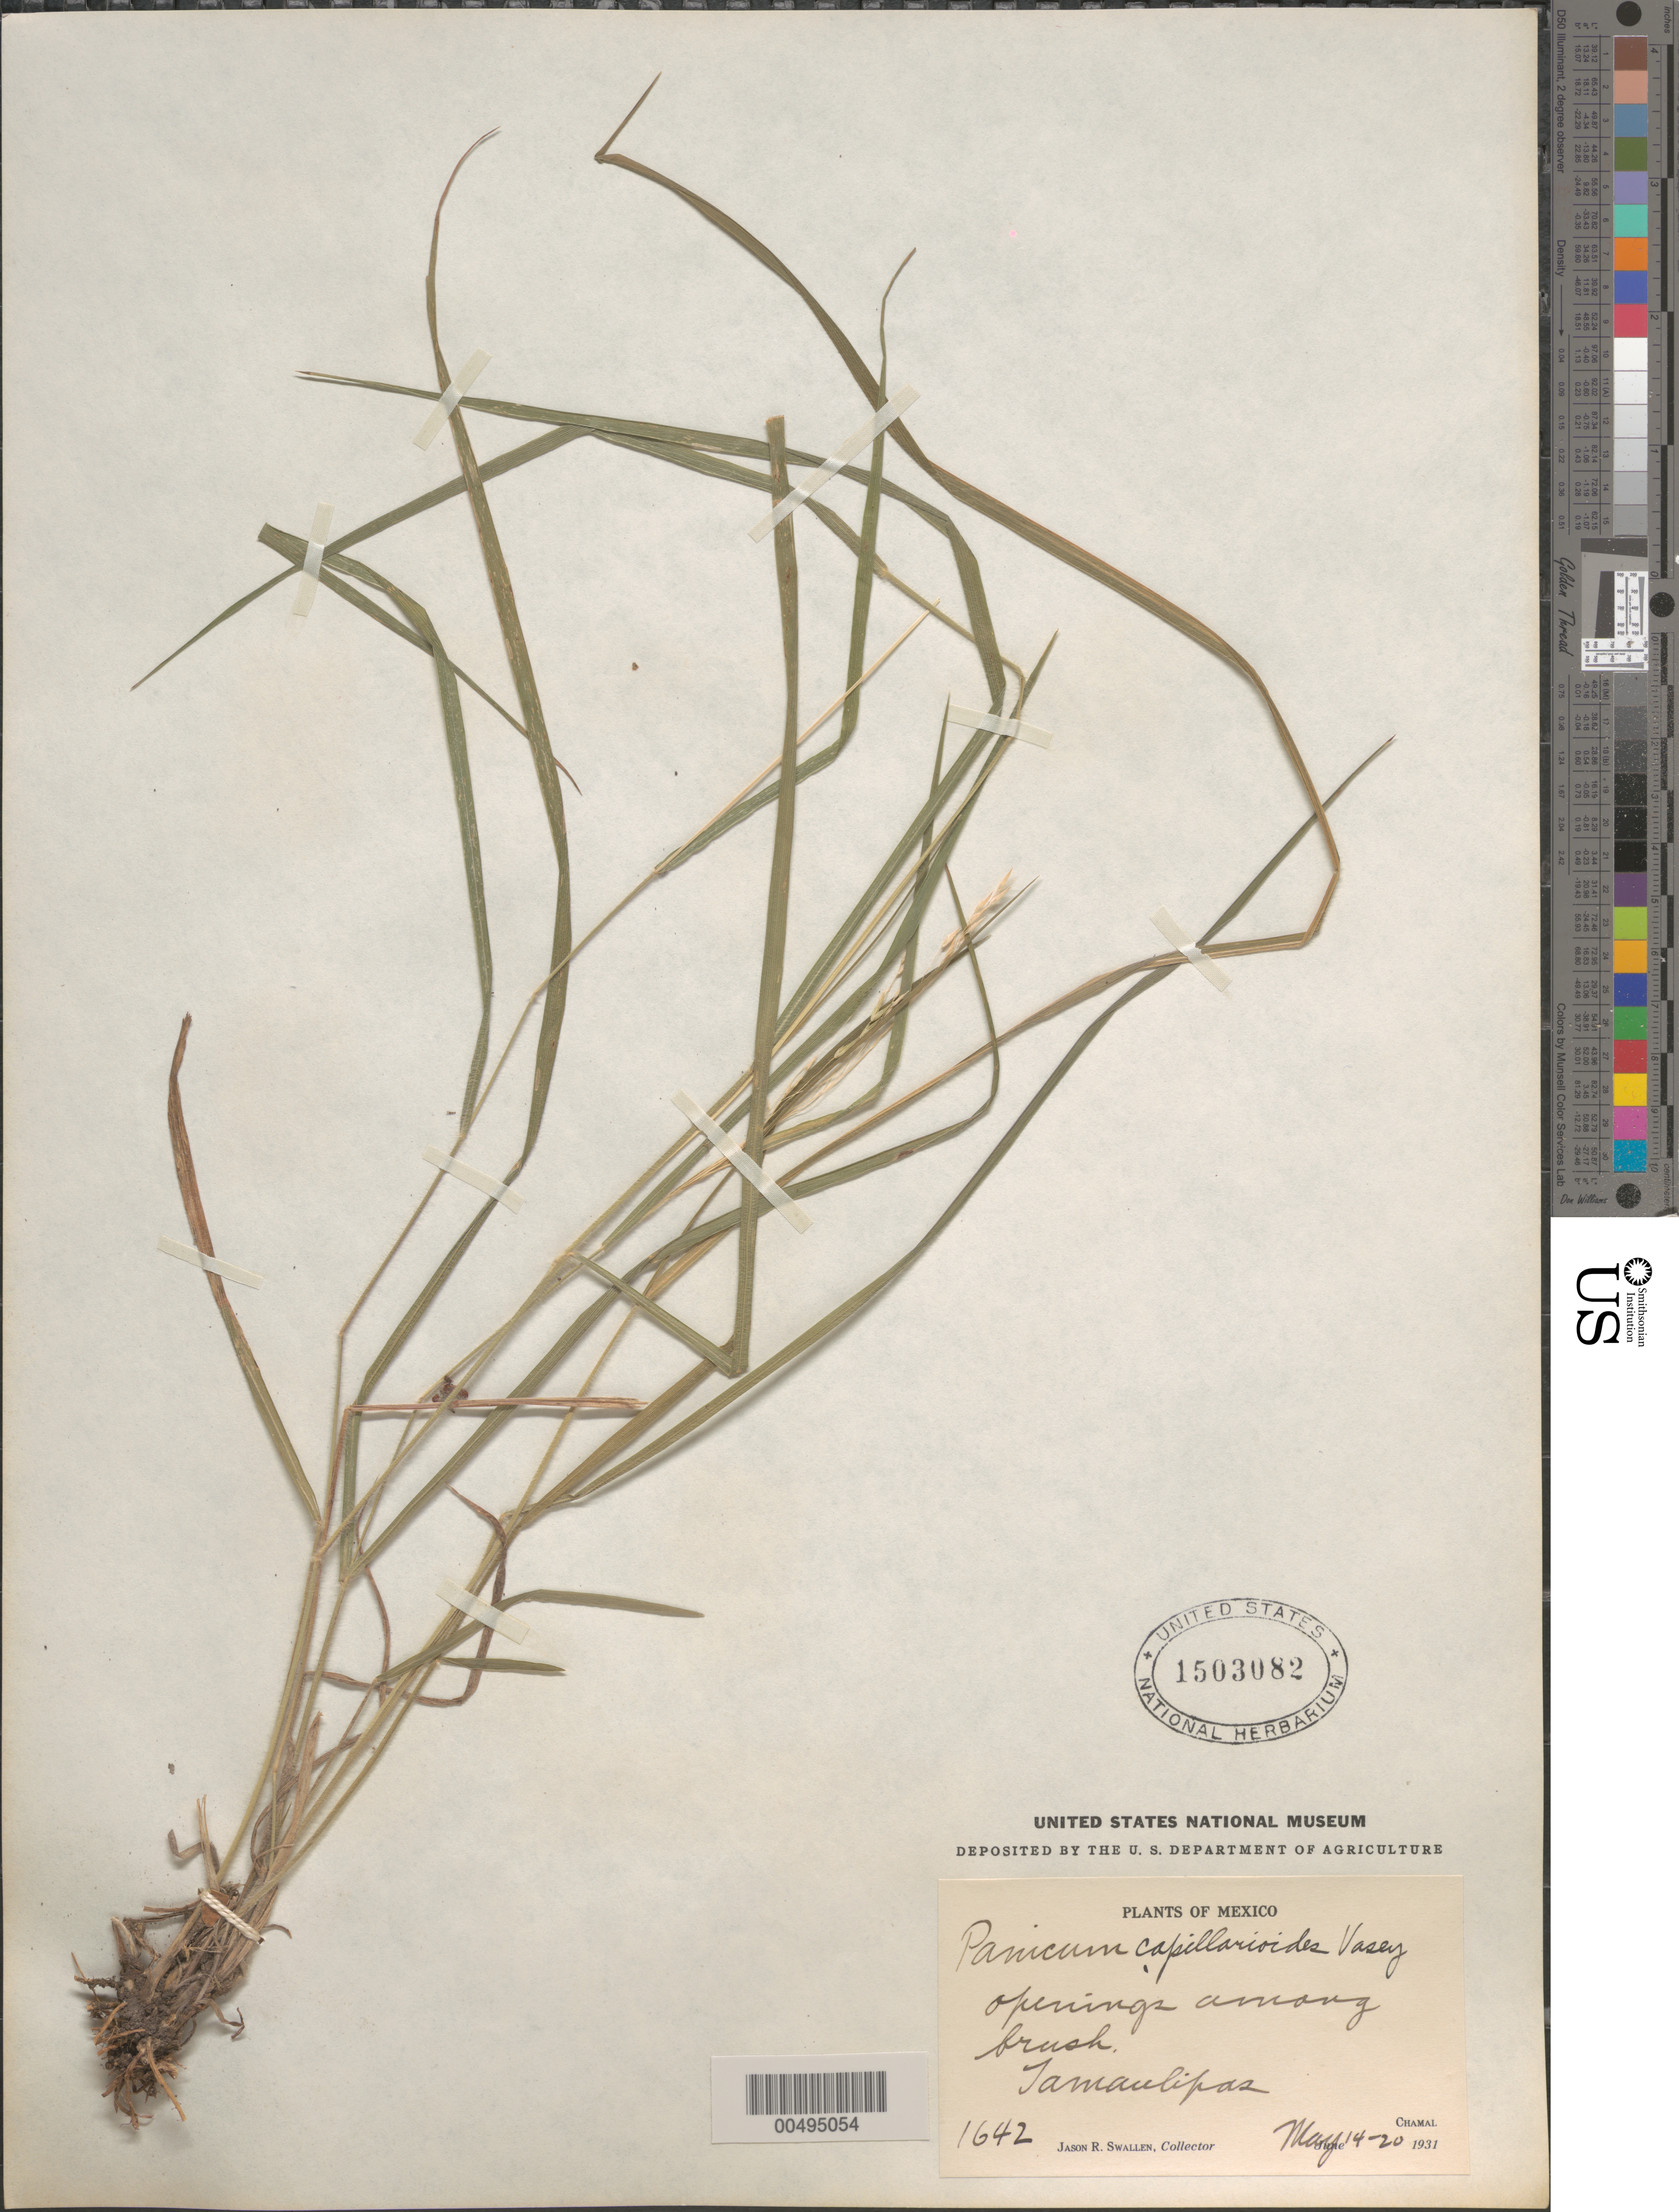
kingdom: Plantae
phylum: Tracheophyta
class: Liliopsida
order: Poales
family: Poaceae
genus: Panicum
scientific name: Panicum capillarioides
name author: Vasey in J.M. Coult.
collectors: J. R. Swallen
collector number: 1642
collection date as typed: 14 May 1931 to 20 May 1931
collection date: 1931-05-14/1931-05-20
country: Mexico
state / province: Tamaulipas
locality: Chamal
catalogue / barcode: US 1503082